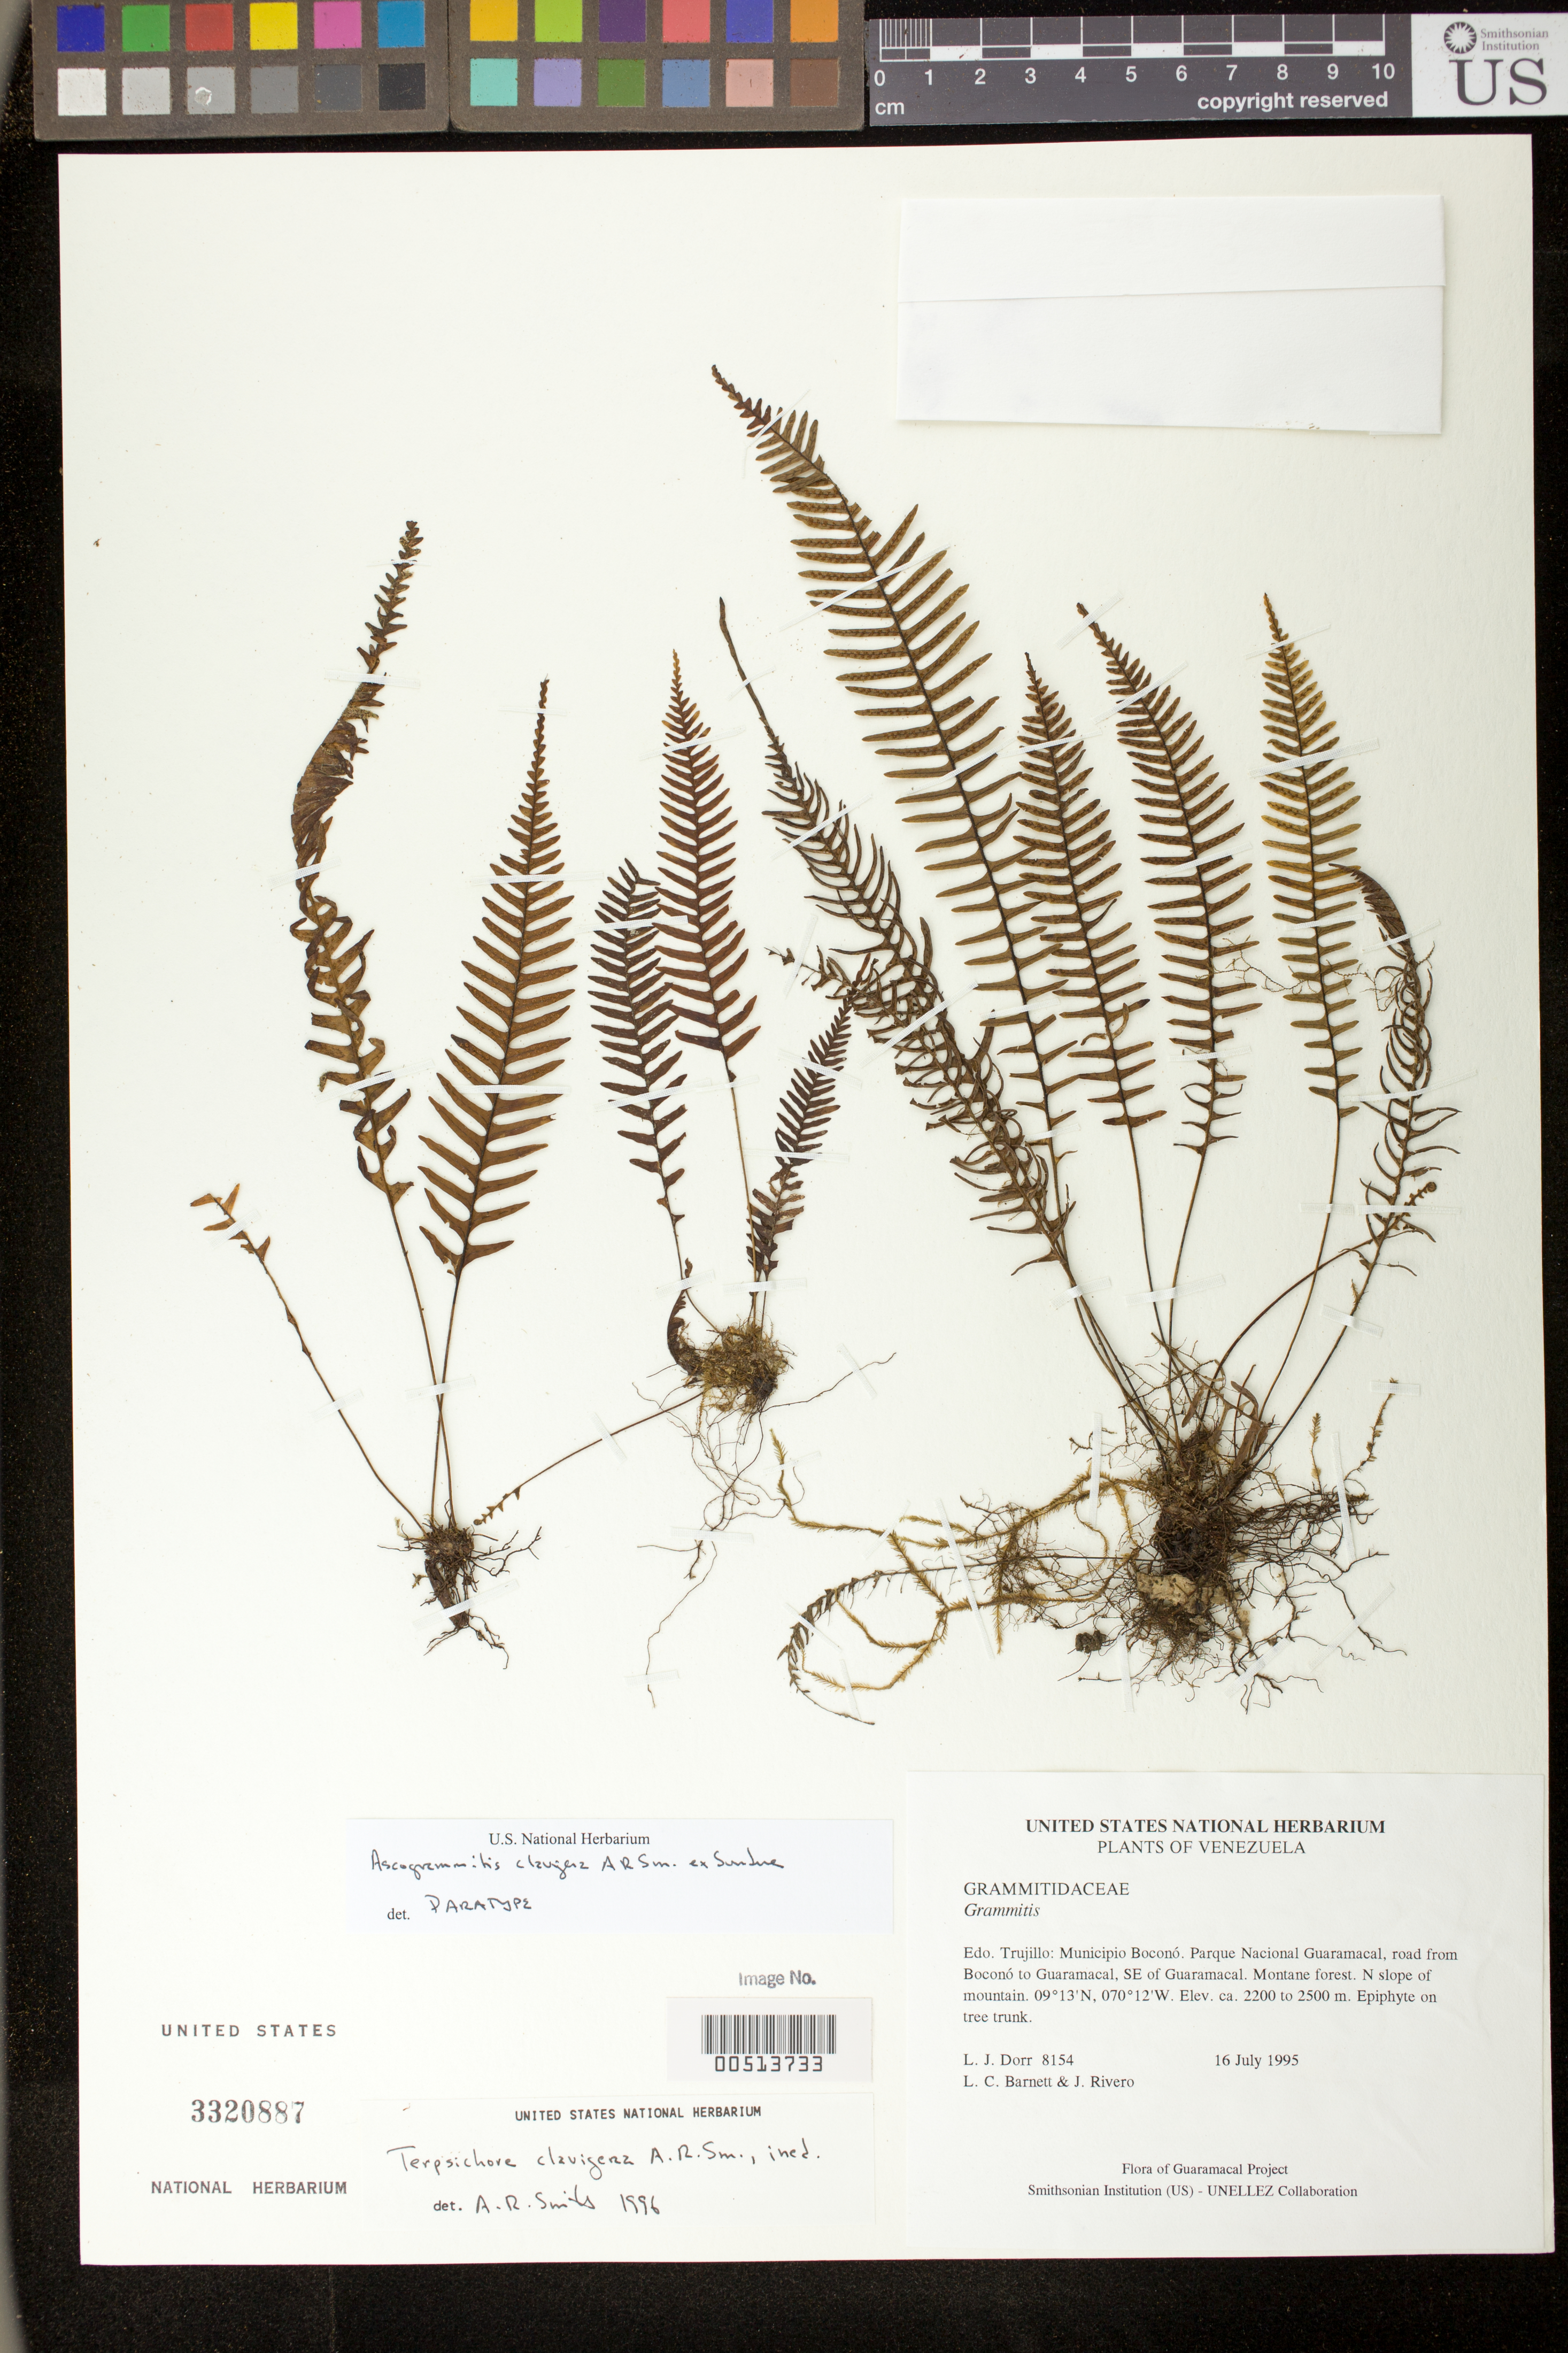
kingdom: Plantae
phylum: Tracheophyta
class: Polypodiopsida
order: Polypodiales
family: Polypodiaceae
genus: Ascogrammitis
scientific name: Ascogrammitis clavigera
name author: A.R. Sm. ex Sundue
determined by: Dorr, L. J., (BOT), Smithsonian Institution - National Museum of Natural History (UNITED STATES)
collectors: L. J. Dorr, L. C. Barnett & J. Rivero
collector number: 8154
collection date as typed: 16 Jul 1995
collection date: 1995-07-16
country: Venezuela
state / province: Trujillo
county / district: Boconó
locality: Parque Nacional Guaramacal, road from Boconó to Guaramacal, SE of Guaramacal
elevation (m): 2200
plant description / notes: Paratype; PORT, UC, US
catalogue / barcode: US 3320887